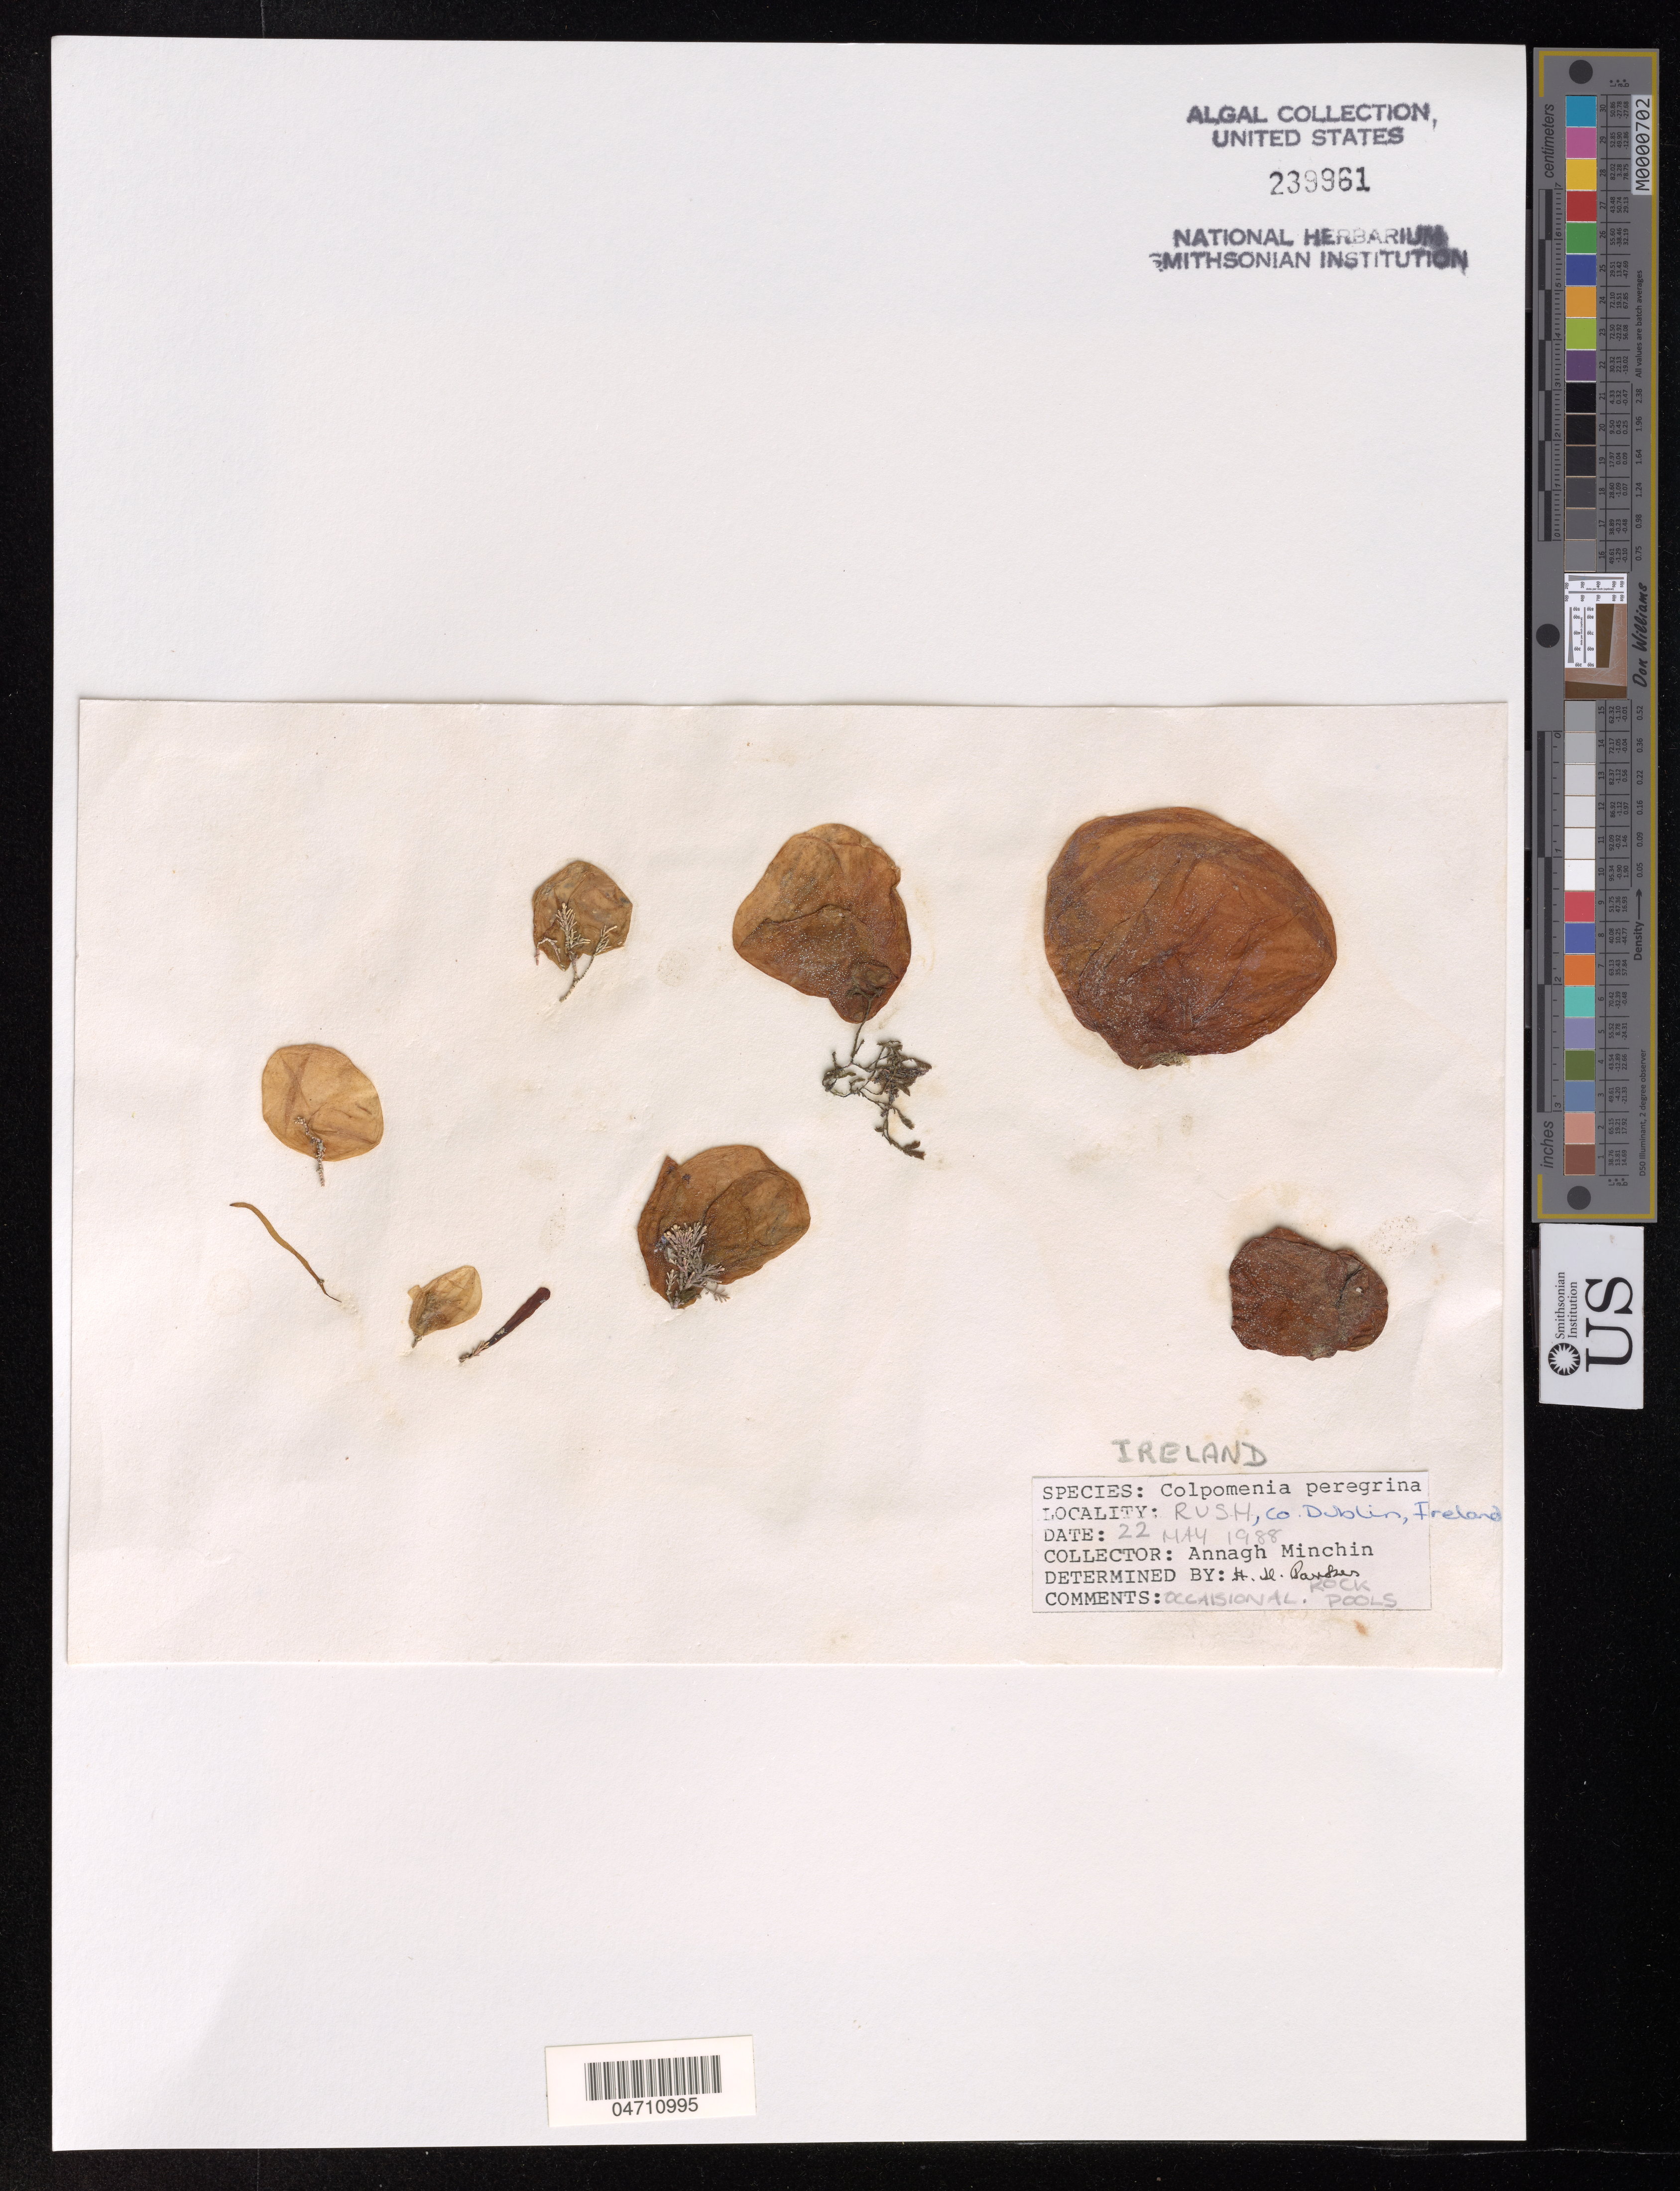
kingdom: Chromista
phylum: Ochrophyta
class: Phaeophyceae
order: Scytosiphonales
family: Scytosiphonaceae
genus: Colpomenia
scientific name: Colpomenia peregrina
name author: Sauv.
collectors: A. Minchin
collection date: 1988-05-22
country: Ireland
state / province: Leinster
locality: Rush, Co. Dublin.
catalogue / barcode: US 239961